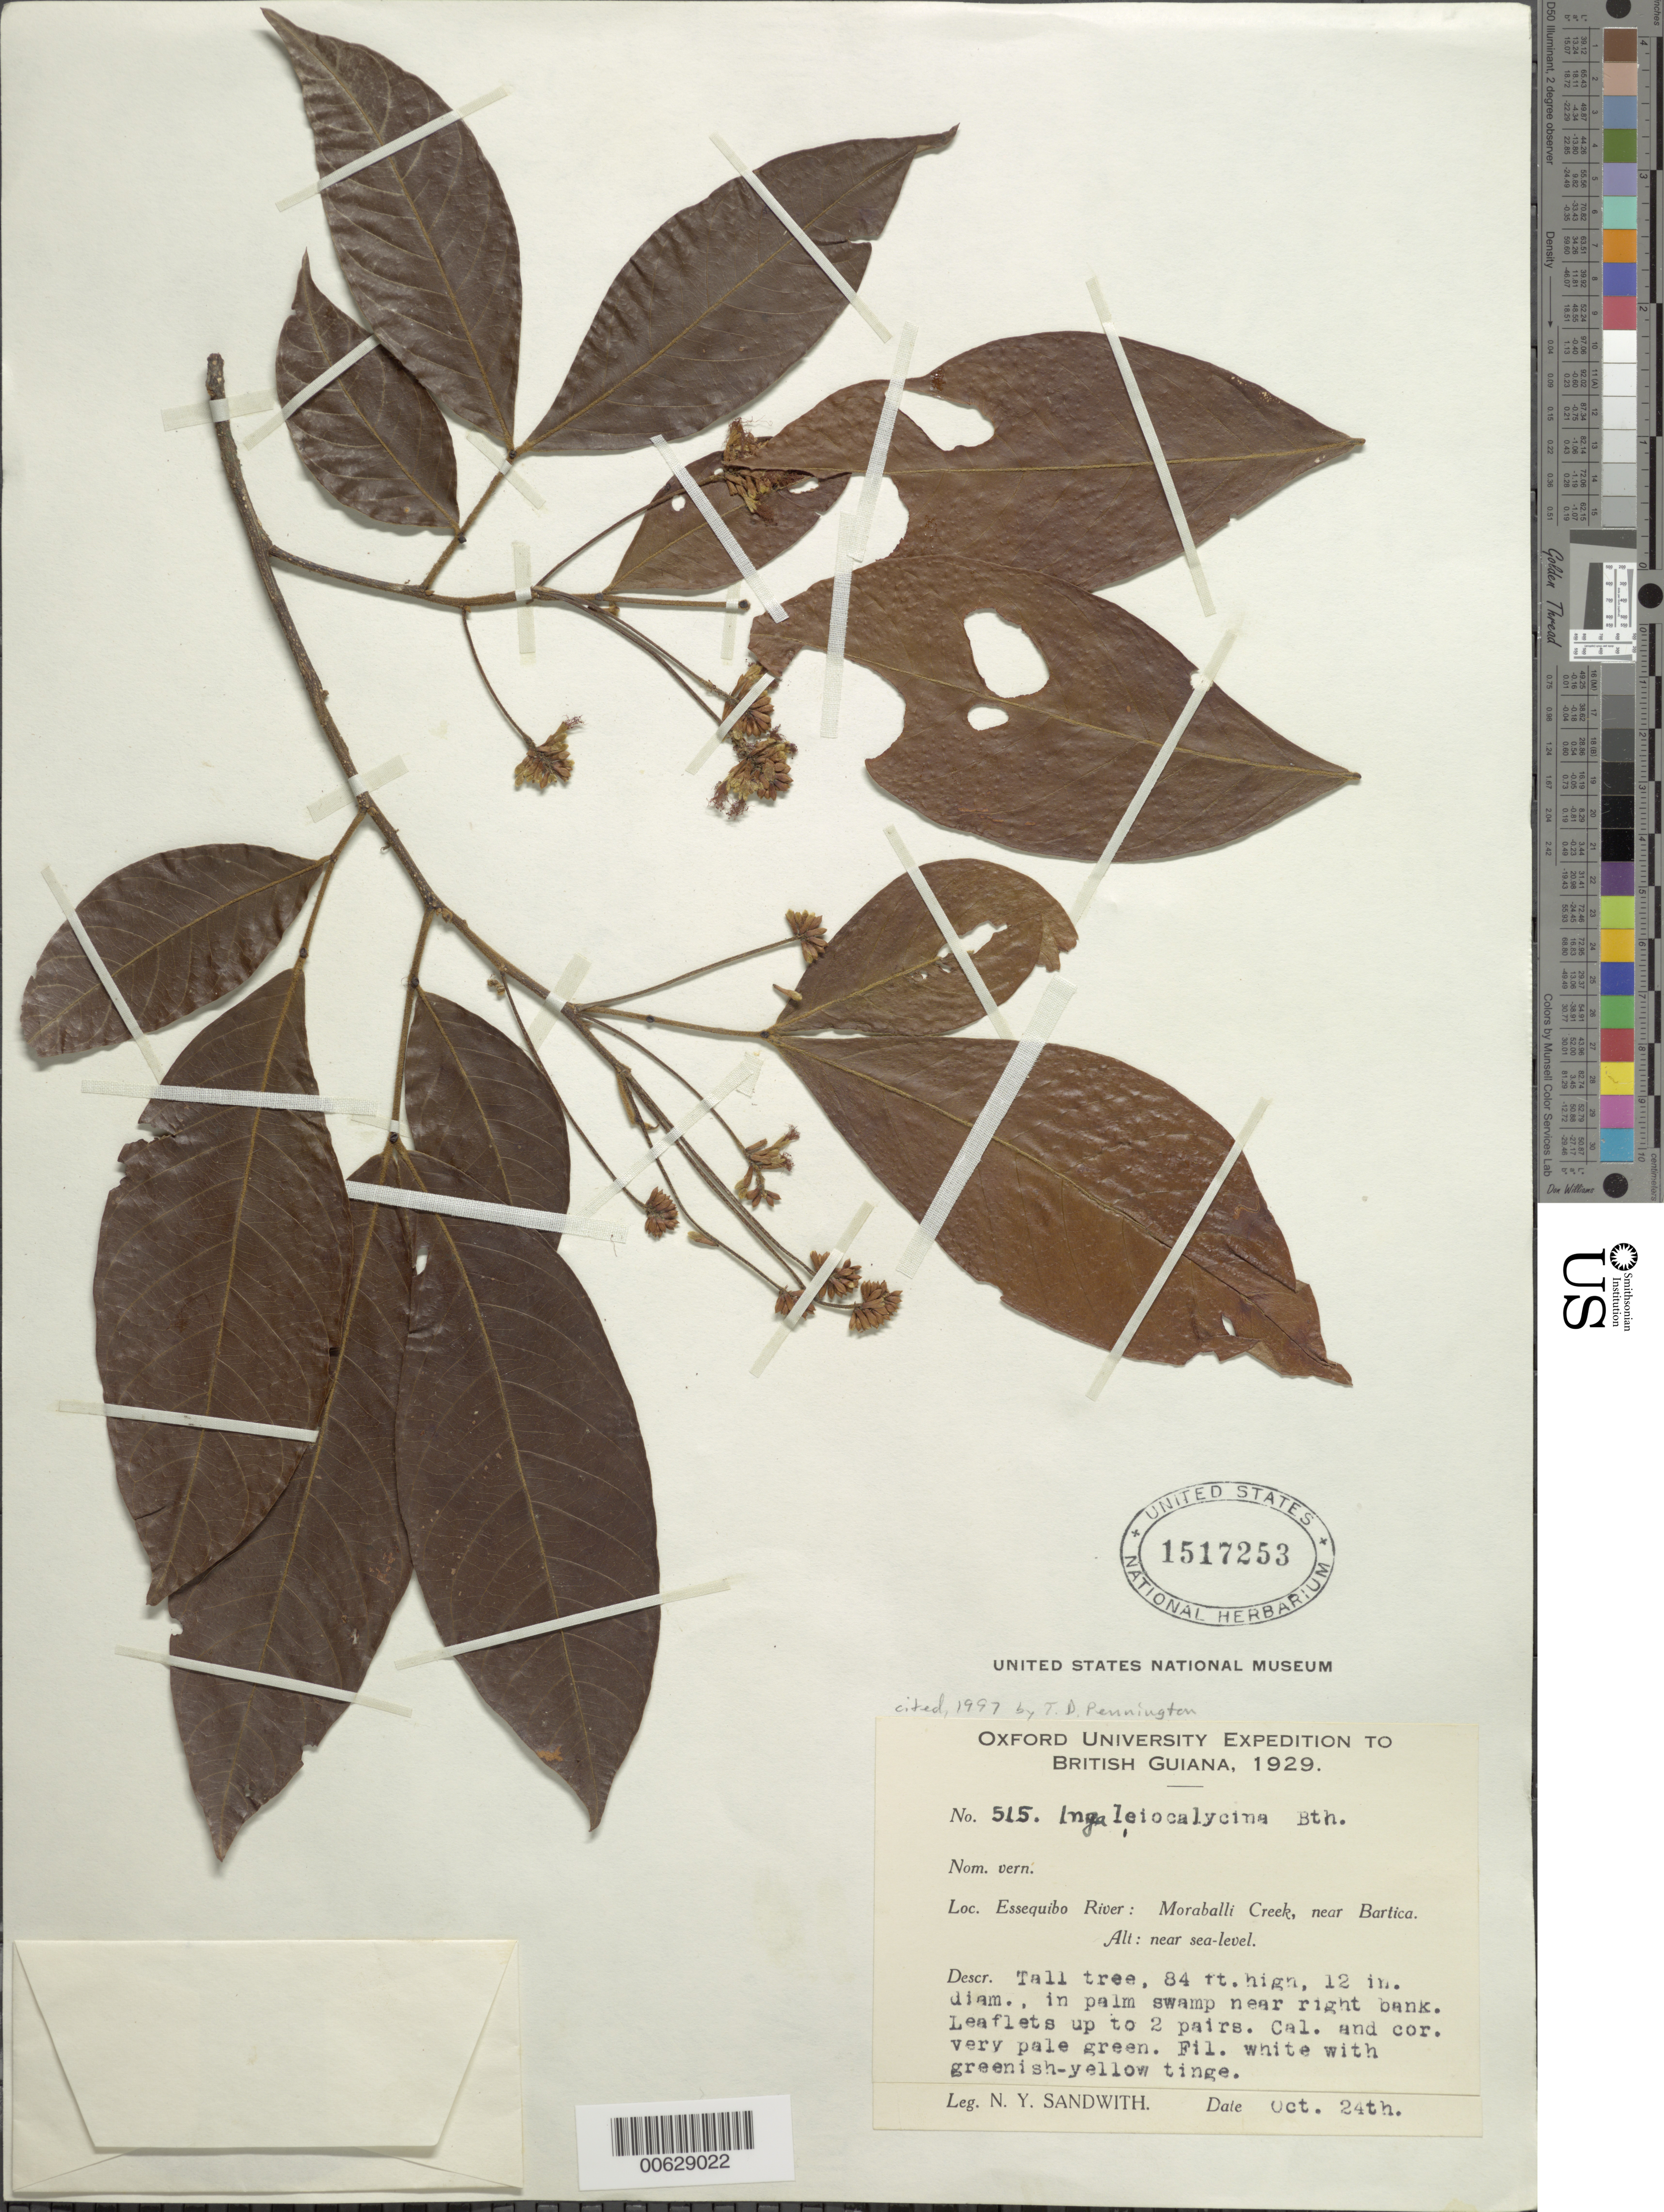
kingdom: Plantae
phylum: Tracheophyta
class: Magnoliopsida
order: Fabales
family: Fabaceae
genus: Inga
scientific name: Inga leiocalycina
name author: Benth.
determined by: Pennington, T. D., (K)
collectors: N. Y. Sandwith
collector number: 515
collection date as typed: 24-Oct-29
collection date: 1929-10-24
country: Guyana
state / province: U. Demerara-Berbice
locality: Moraballi Creek, Essequibo R., near Bartica; near right bank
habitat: Palm swamp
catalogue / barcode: US 1517253